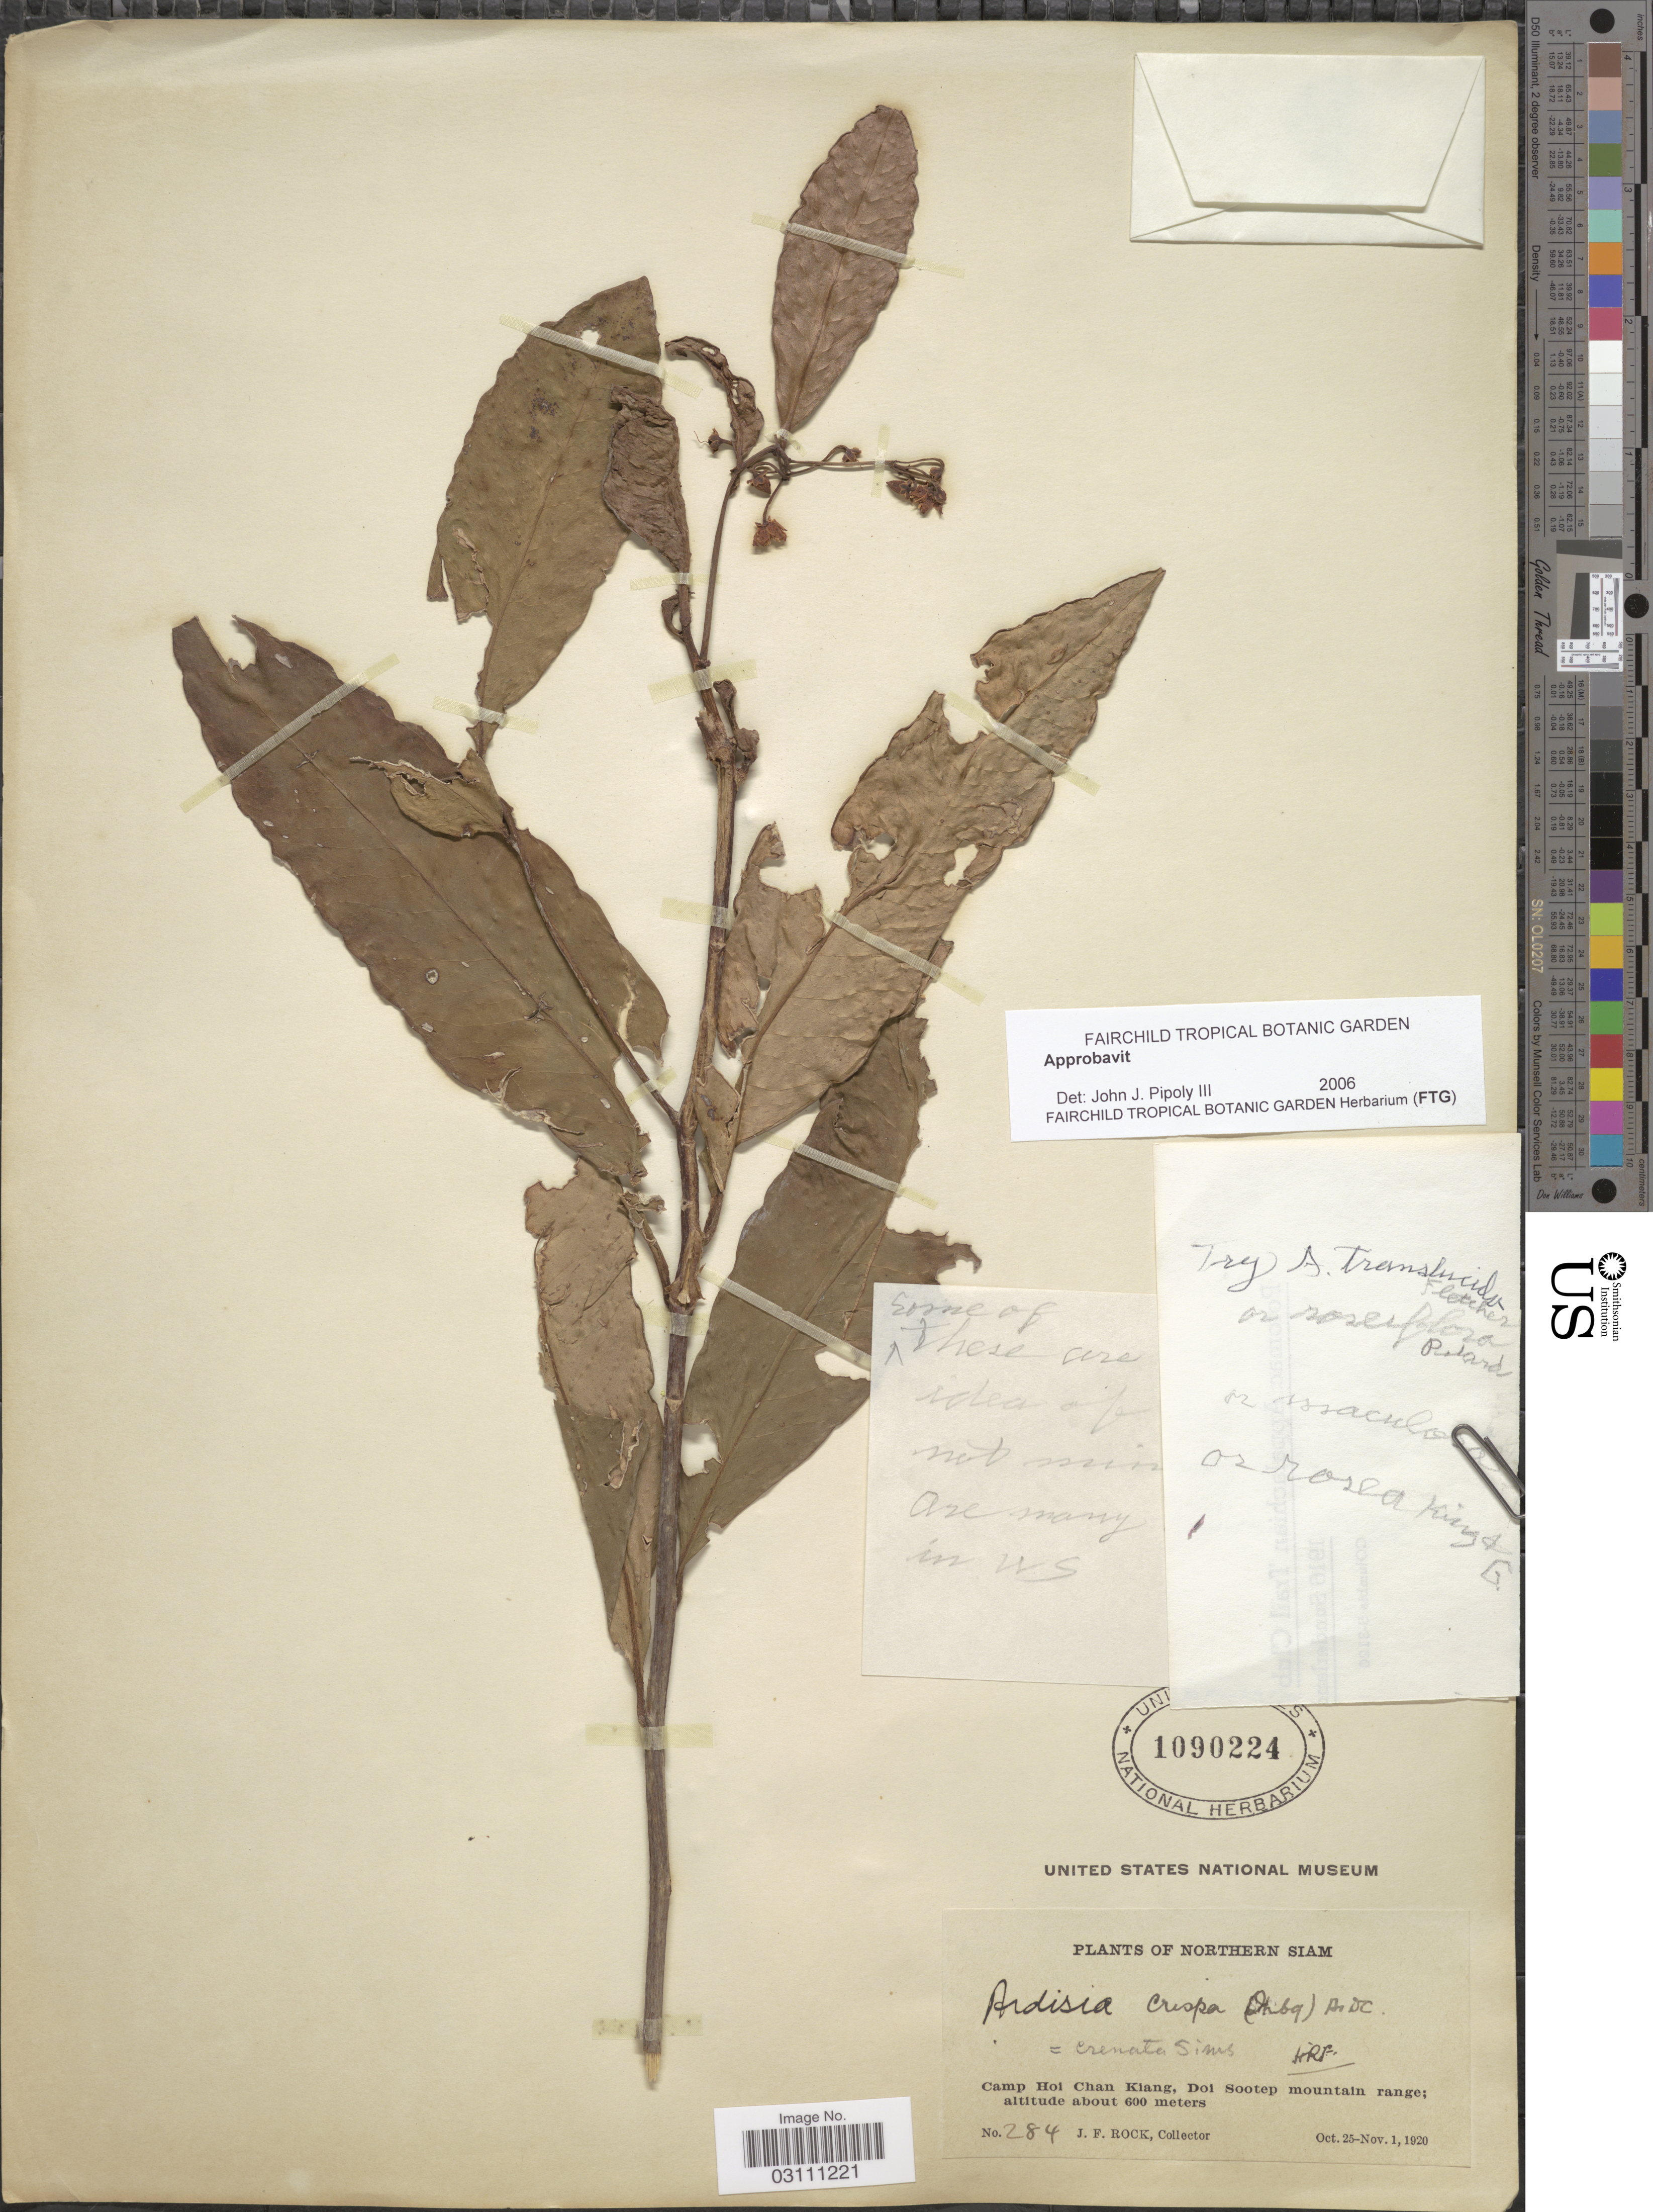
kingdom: Plantae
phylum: Tracheophyta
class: Magnoliopsida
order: Ericales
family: Primulaceae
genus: Ardisia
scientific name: Ardisia crenata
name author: Sims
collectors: J. Rock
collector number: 284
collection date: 1920-10-25/1920-11-01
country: Thailand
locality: Northern Siam. Camp Hoi Chan Kiang, Doi Sootep mountain range.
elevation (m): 600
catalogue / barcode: US 1090224